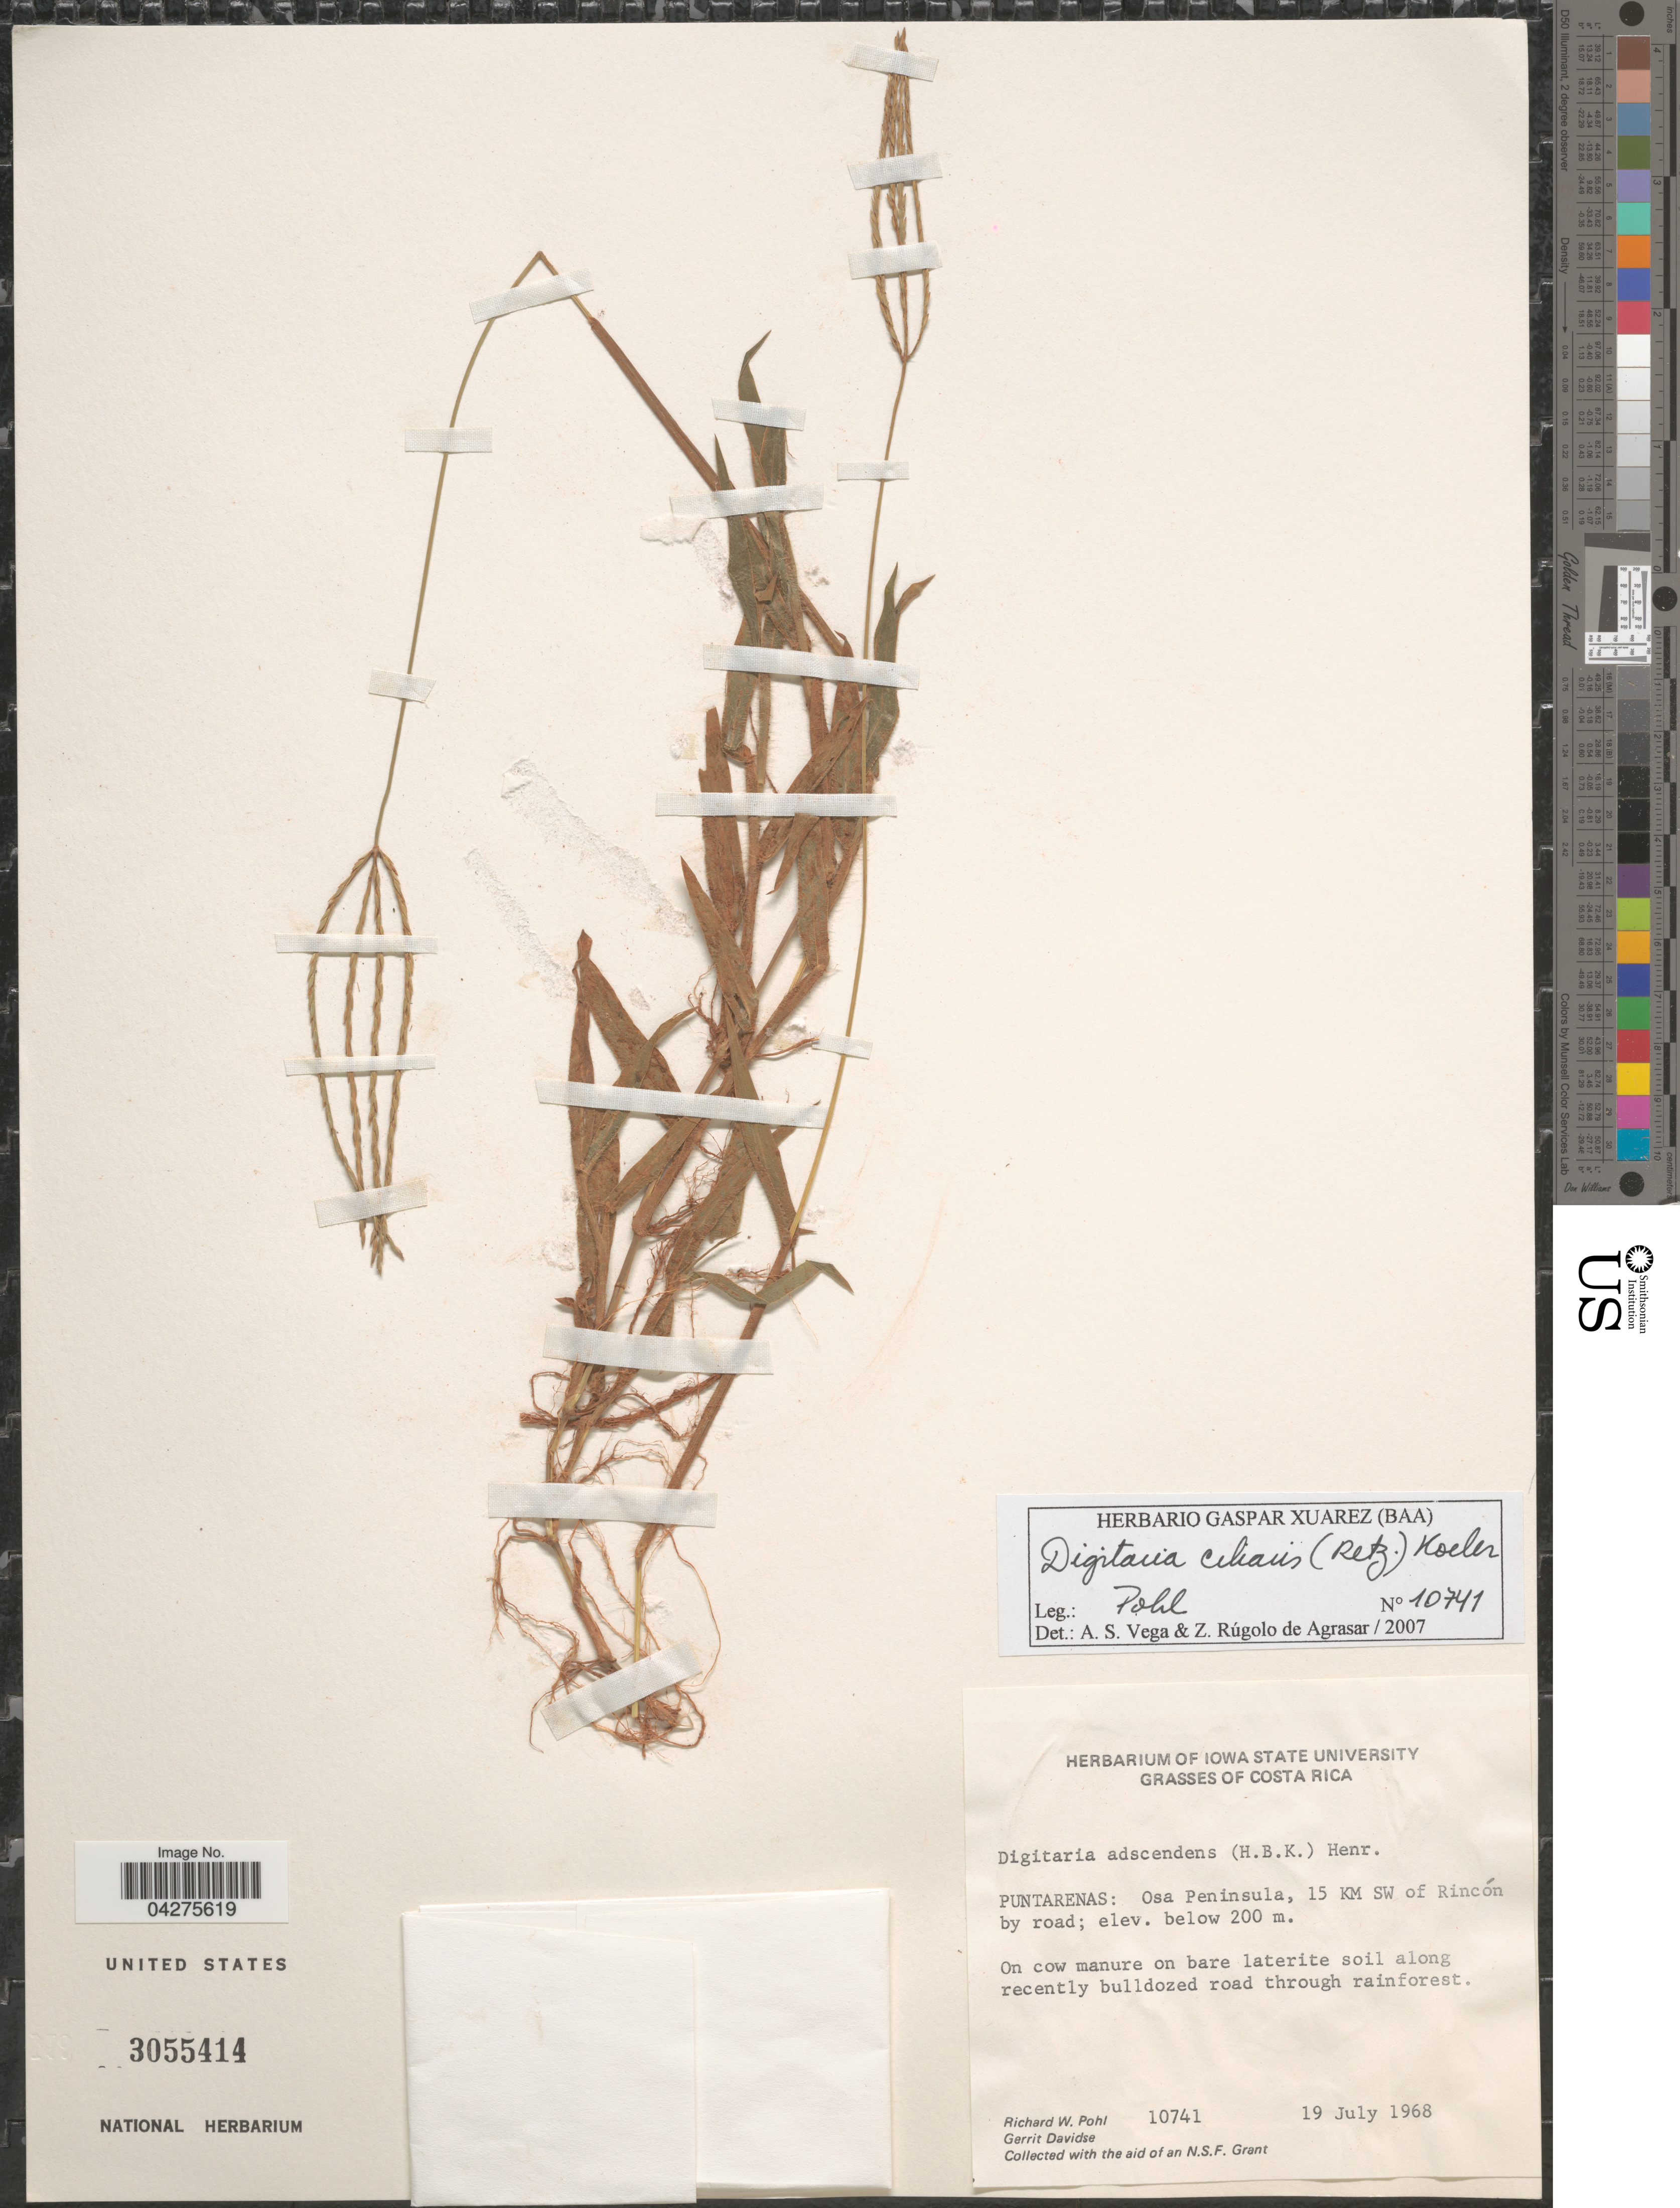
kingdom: Plantae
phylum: Tracheophyta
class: Liliopsida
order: Poales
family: Poaceae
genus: Digitaria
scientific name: Digitaria ciliaris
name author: (Retz.) Koeler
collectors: R. W. Pohl & G. Davidse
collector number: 10741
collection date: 1968-07-19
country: Costa Rica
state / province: Puntarenas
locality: Osa Peninsula, 15 KM SW of Rincón by road.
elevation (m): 200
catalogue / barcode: US 3055414